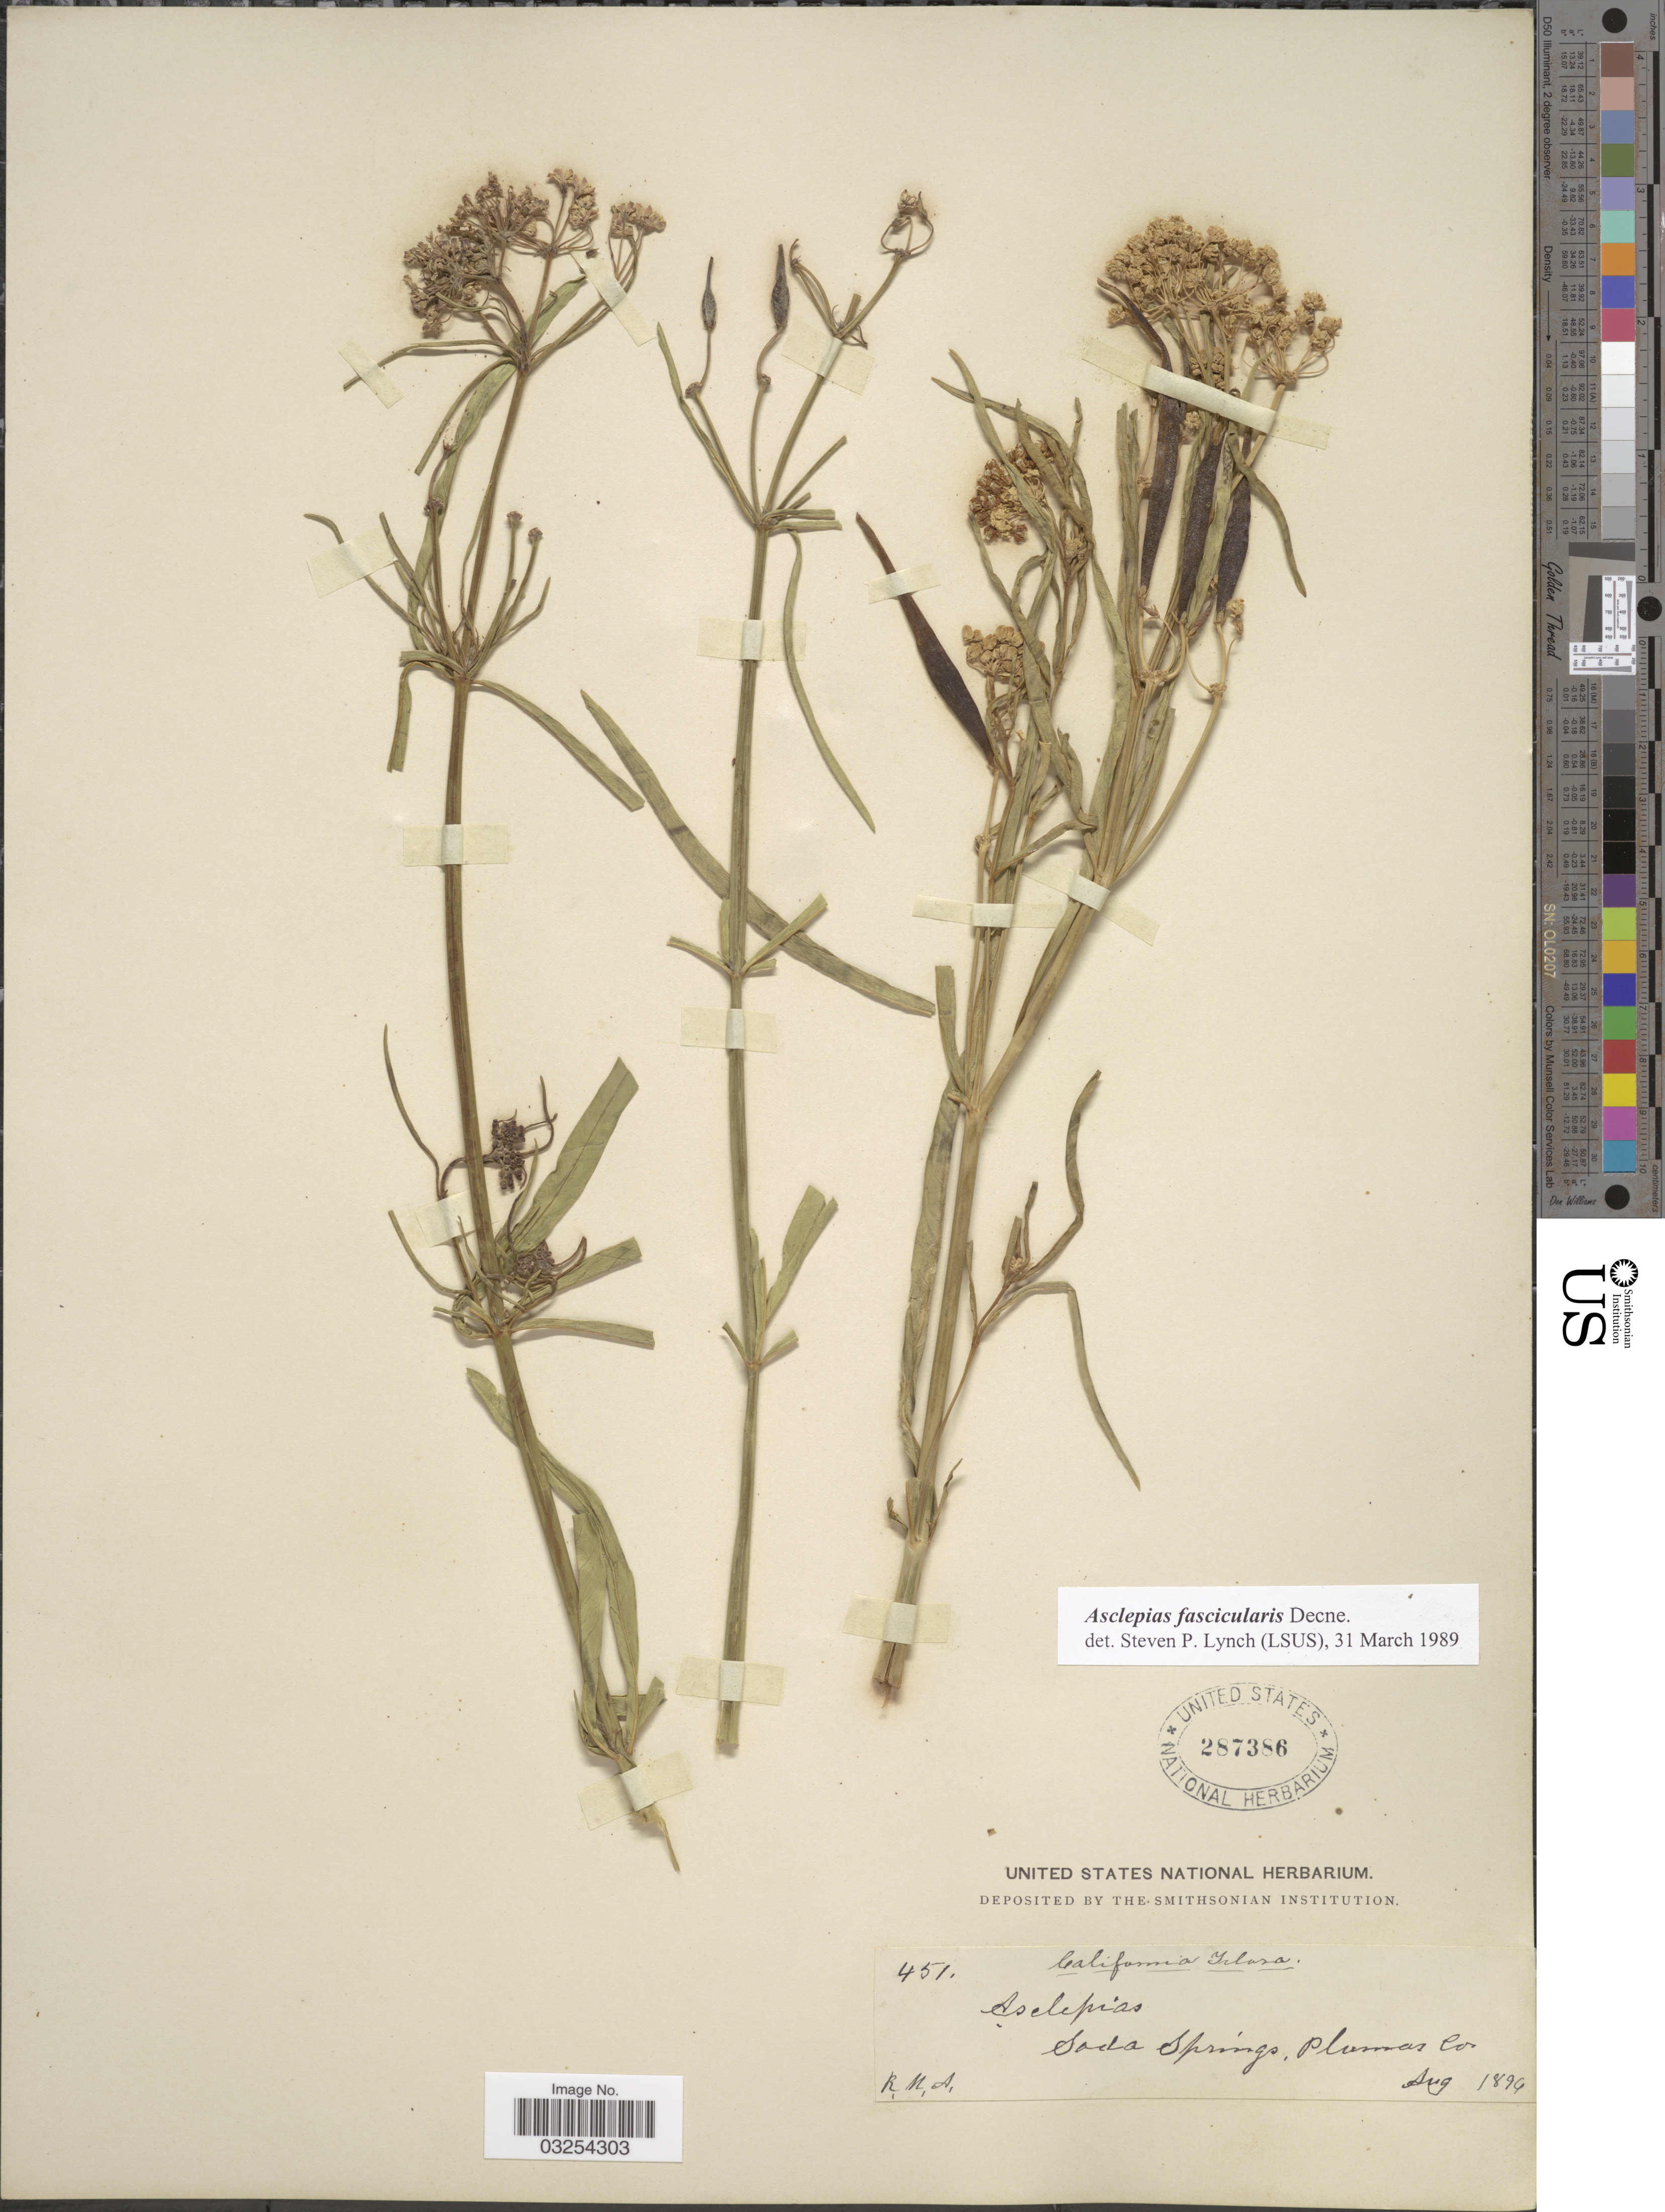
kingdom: Plantae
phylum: Tracheophyta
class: Magnoliopsida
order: Gentianales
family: Apocynaceae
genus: Asclepias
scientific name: Asclepias fascicularis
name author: Decne.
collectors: R. M. A.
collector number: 451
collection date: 1894-08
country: United States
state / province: California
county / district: Plumas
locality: Soda Springs, Plumas Co.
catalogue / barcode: US 287386